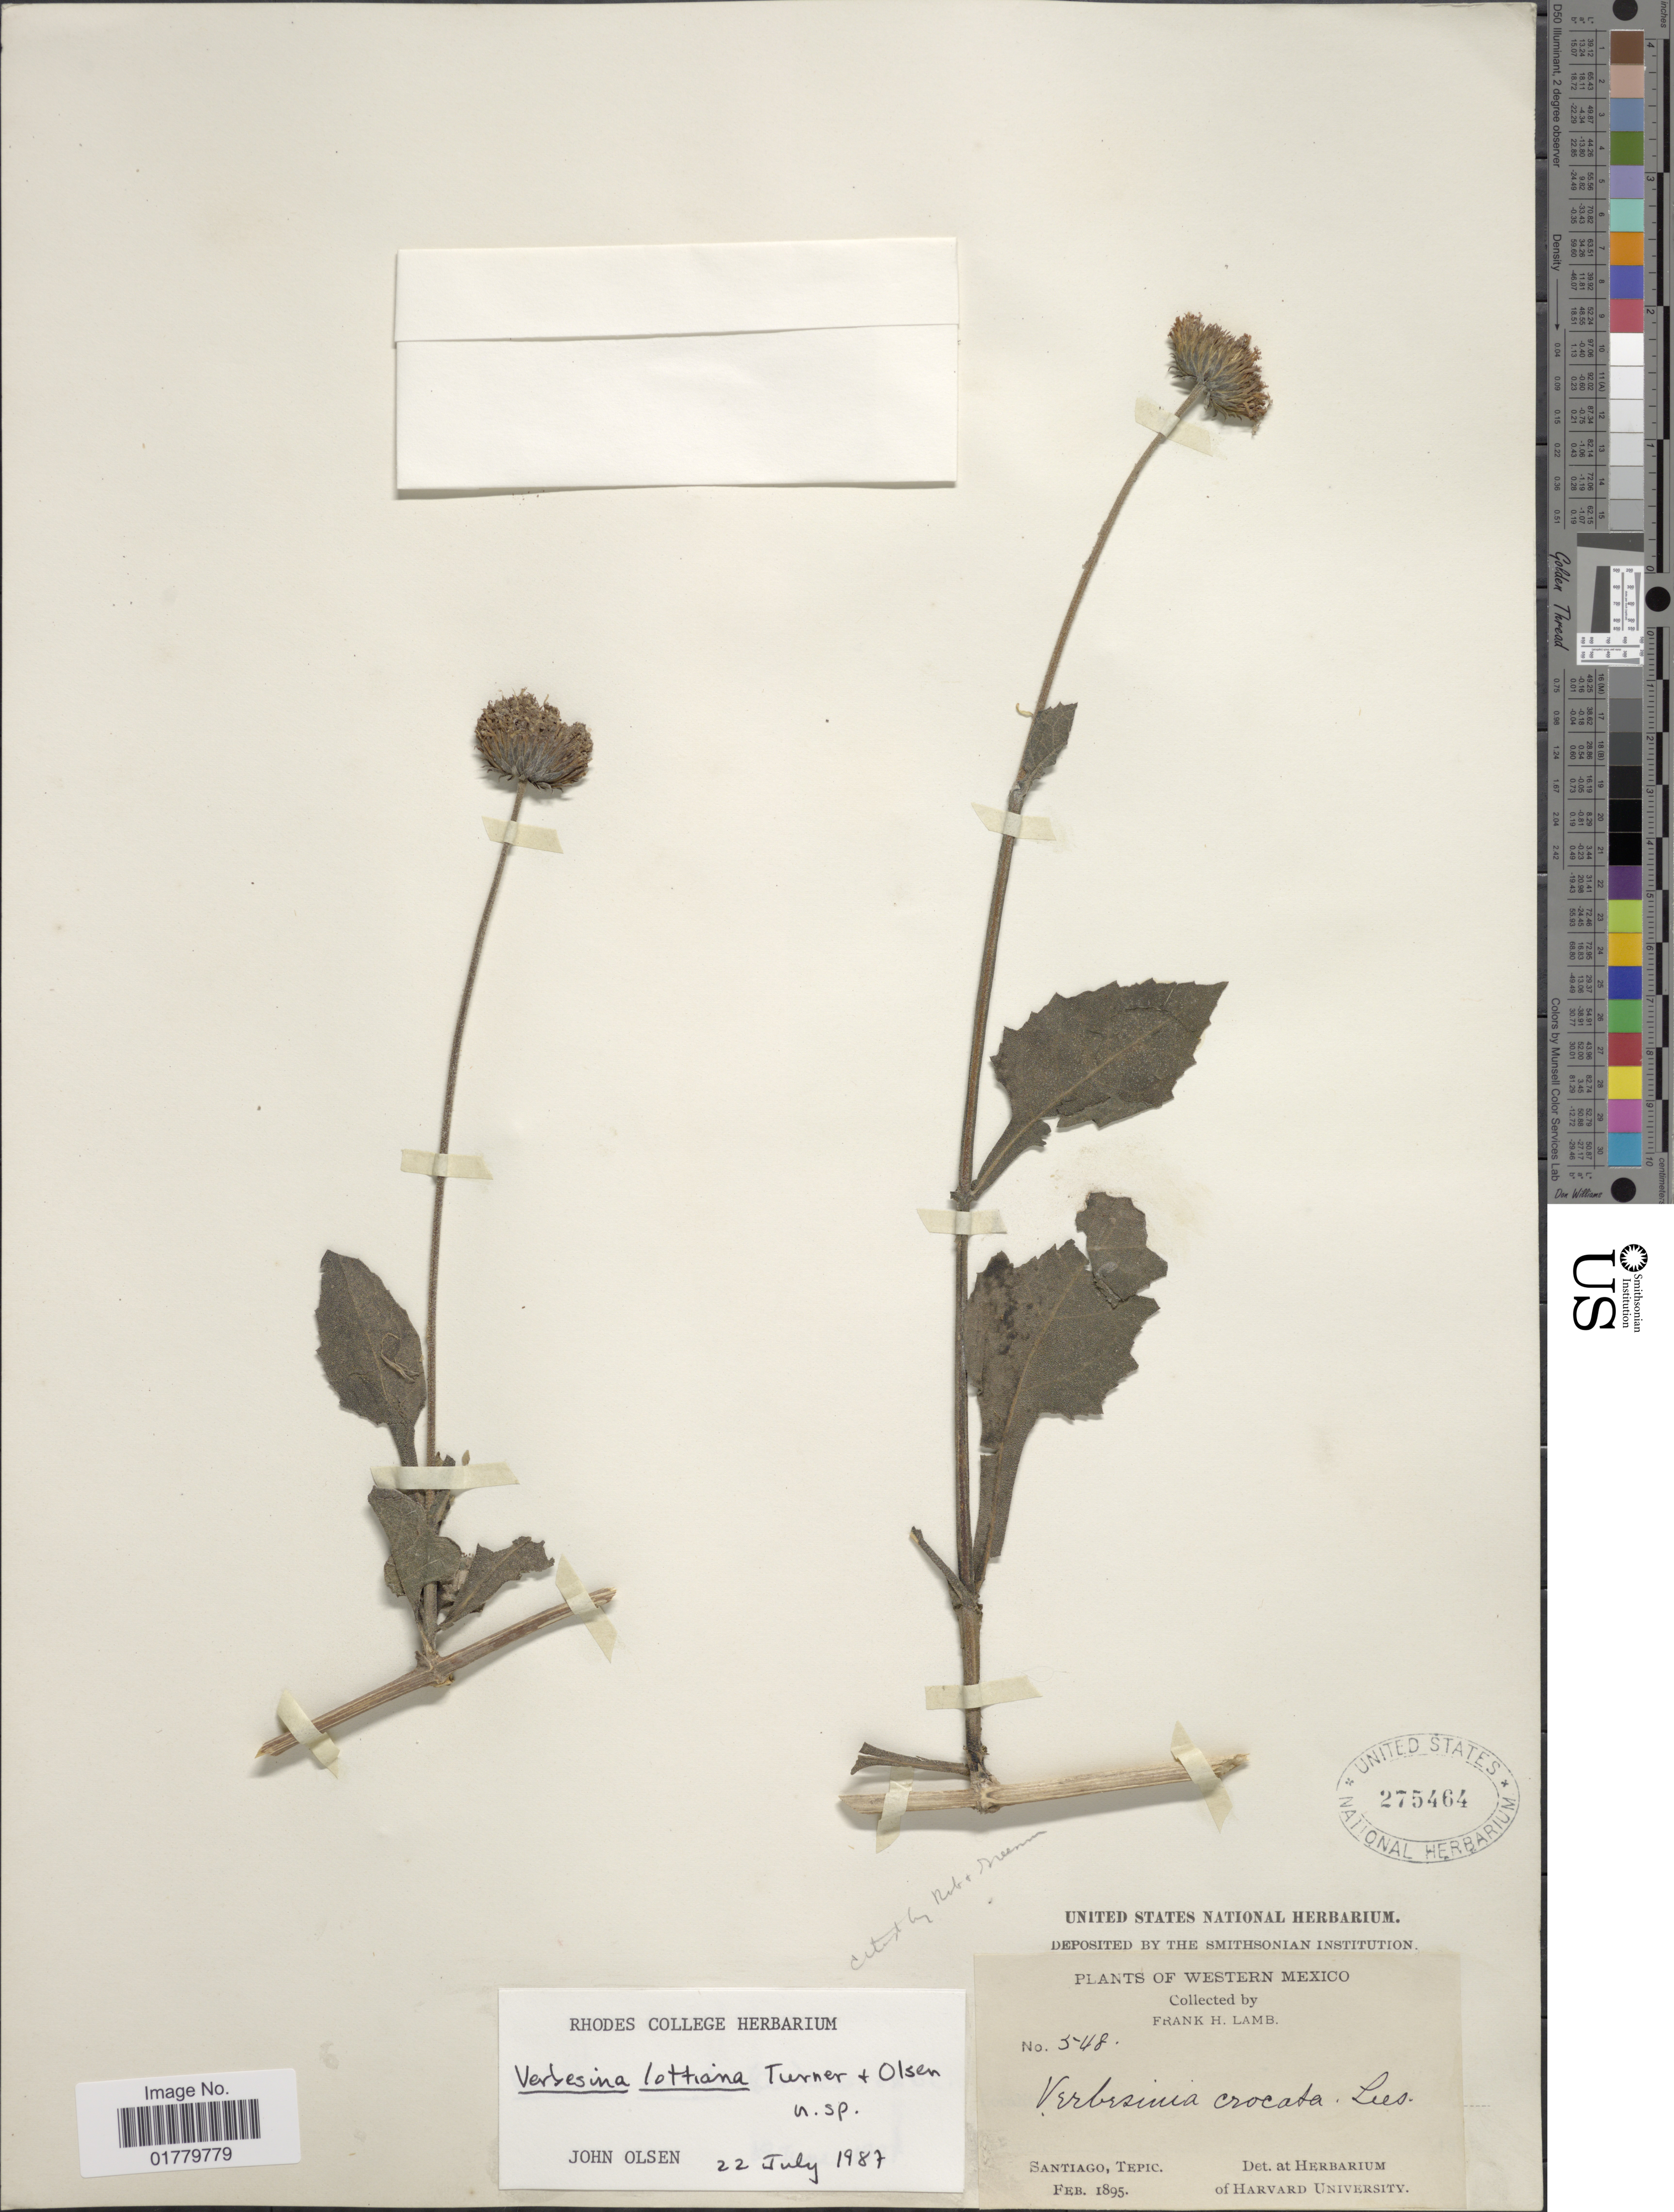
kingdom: Plantae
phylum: Tracheophyta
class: Magnoliopsida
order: Asterales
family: Asteraceae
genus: Verbesina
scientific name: Verbesina lottiana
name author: B.L. Turner & J.L. Olsen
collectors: F. H. Lamb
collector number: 548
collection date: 1895-02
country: Mexico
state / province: Nayarit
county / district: Santiago Ixcuintla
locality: Santiago [Santiago Ixcuintla], Tepic [now Nayarit].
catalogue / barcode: US 275464